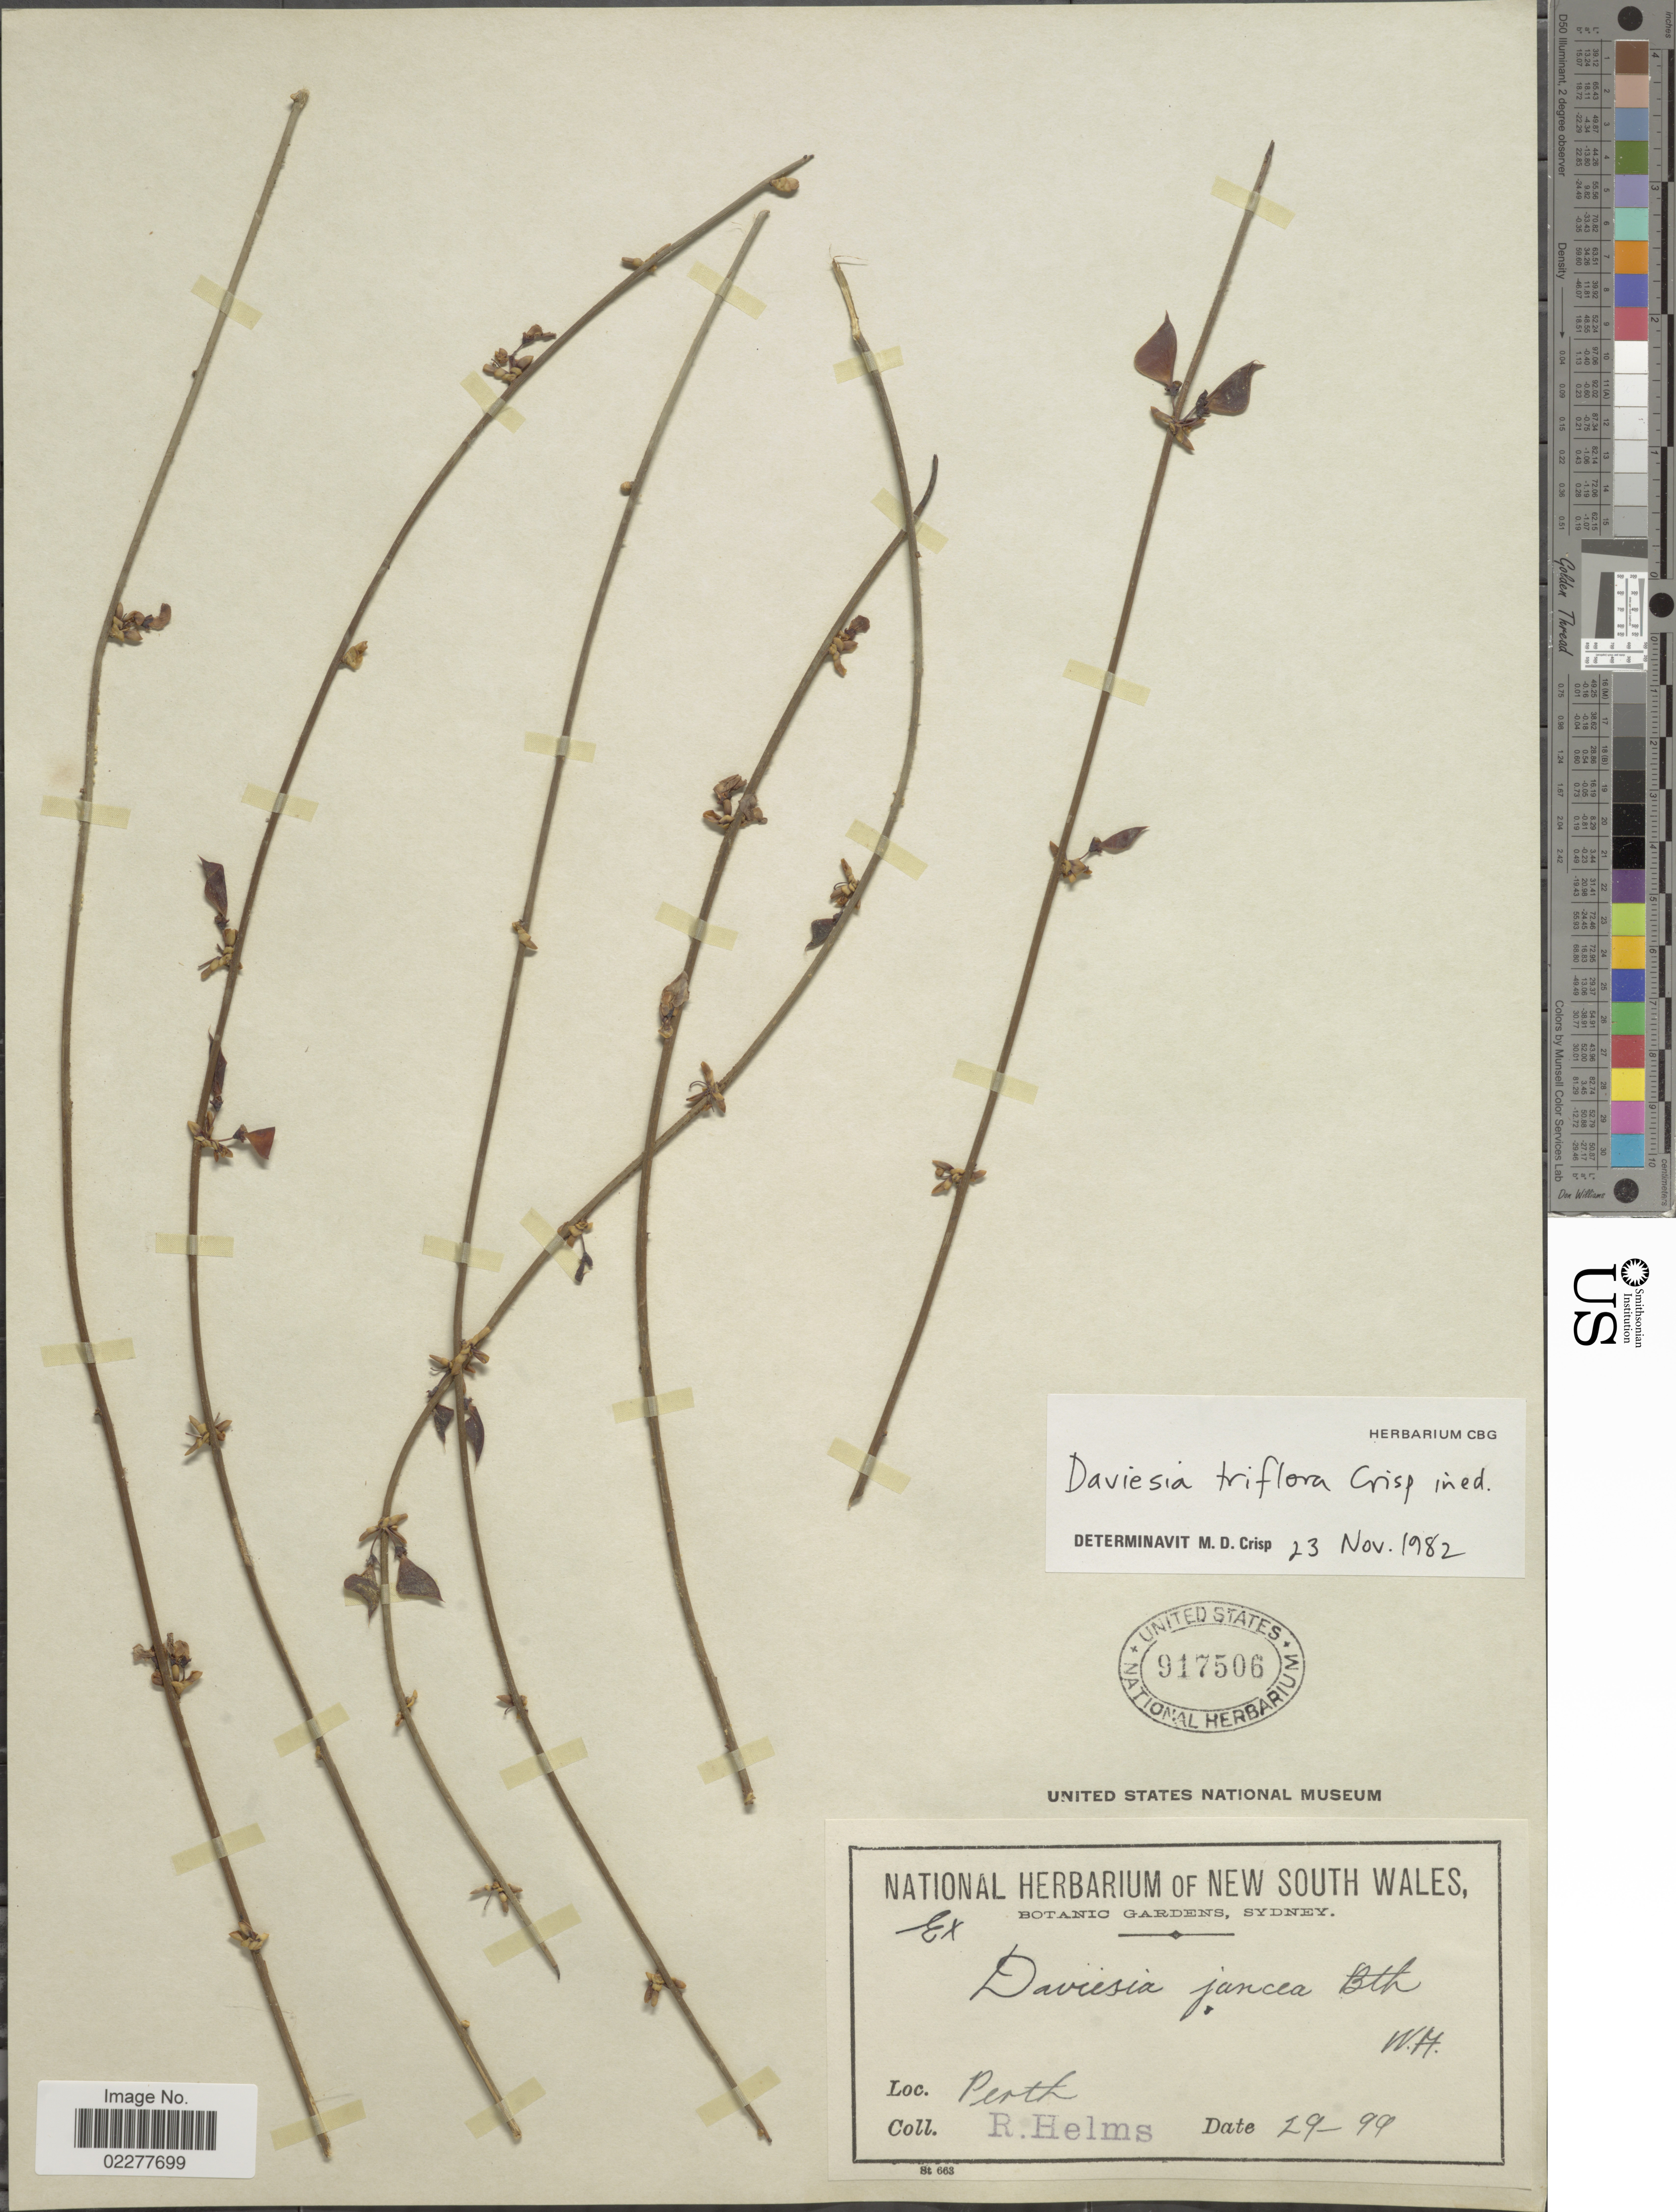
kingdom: Plantae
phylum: Tracheophyta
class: Magnoliopsida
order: Fabales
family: Fabaceae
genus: Daviesia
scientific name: Daviesia triflora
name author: Crisp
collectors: R. Helms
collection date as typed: Transcribed d/m/y: 29//99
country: Australia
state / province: Western Australia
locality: Perth, W.A.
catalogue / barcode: US 917506